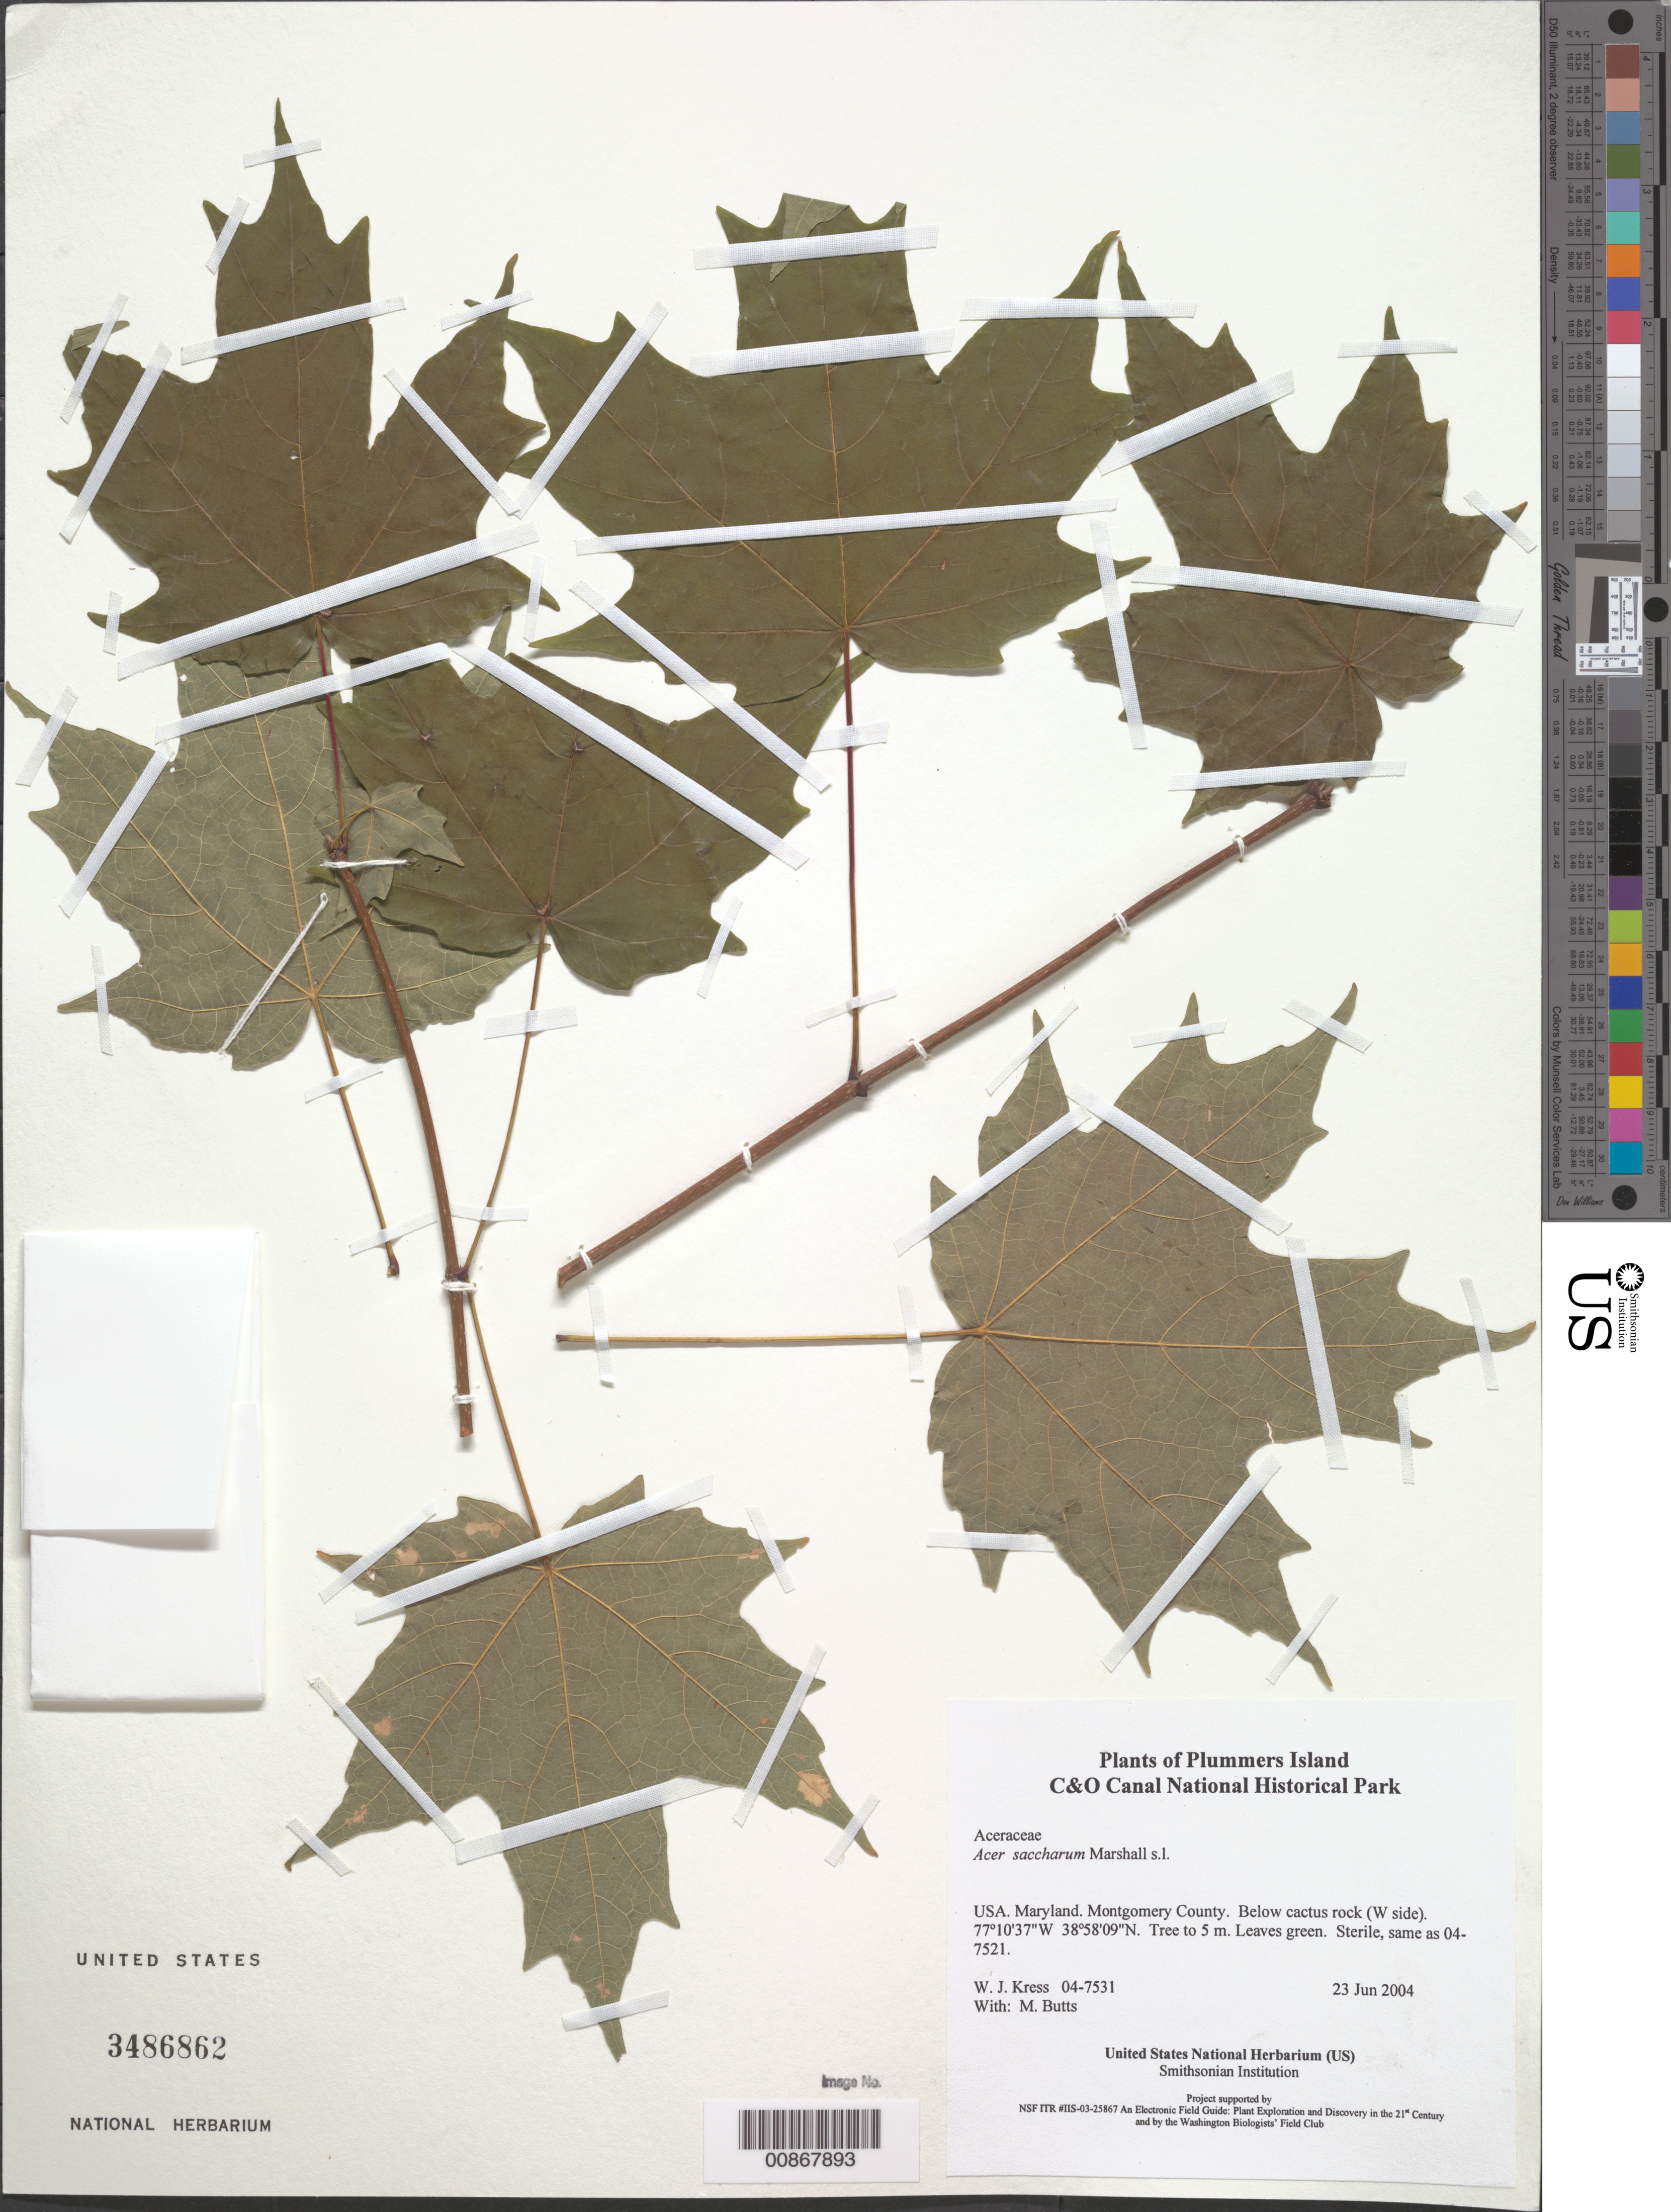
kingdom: Plantae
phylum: Tracheophyta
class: Magnoliopsida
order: Sapindales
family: Sapindaceae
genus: Acer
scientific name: Acer saccharum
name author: Marshall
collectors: W. J. Kress & M. B. Butts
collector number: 04-7531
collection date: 2004-06-23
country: United States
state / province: Maryland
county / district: Montgomery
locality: Chesapeake and Ohio Canal National Historical Park, Plummers Island, below cactus rock (W side)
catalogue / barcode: US 3486862